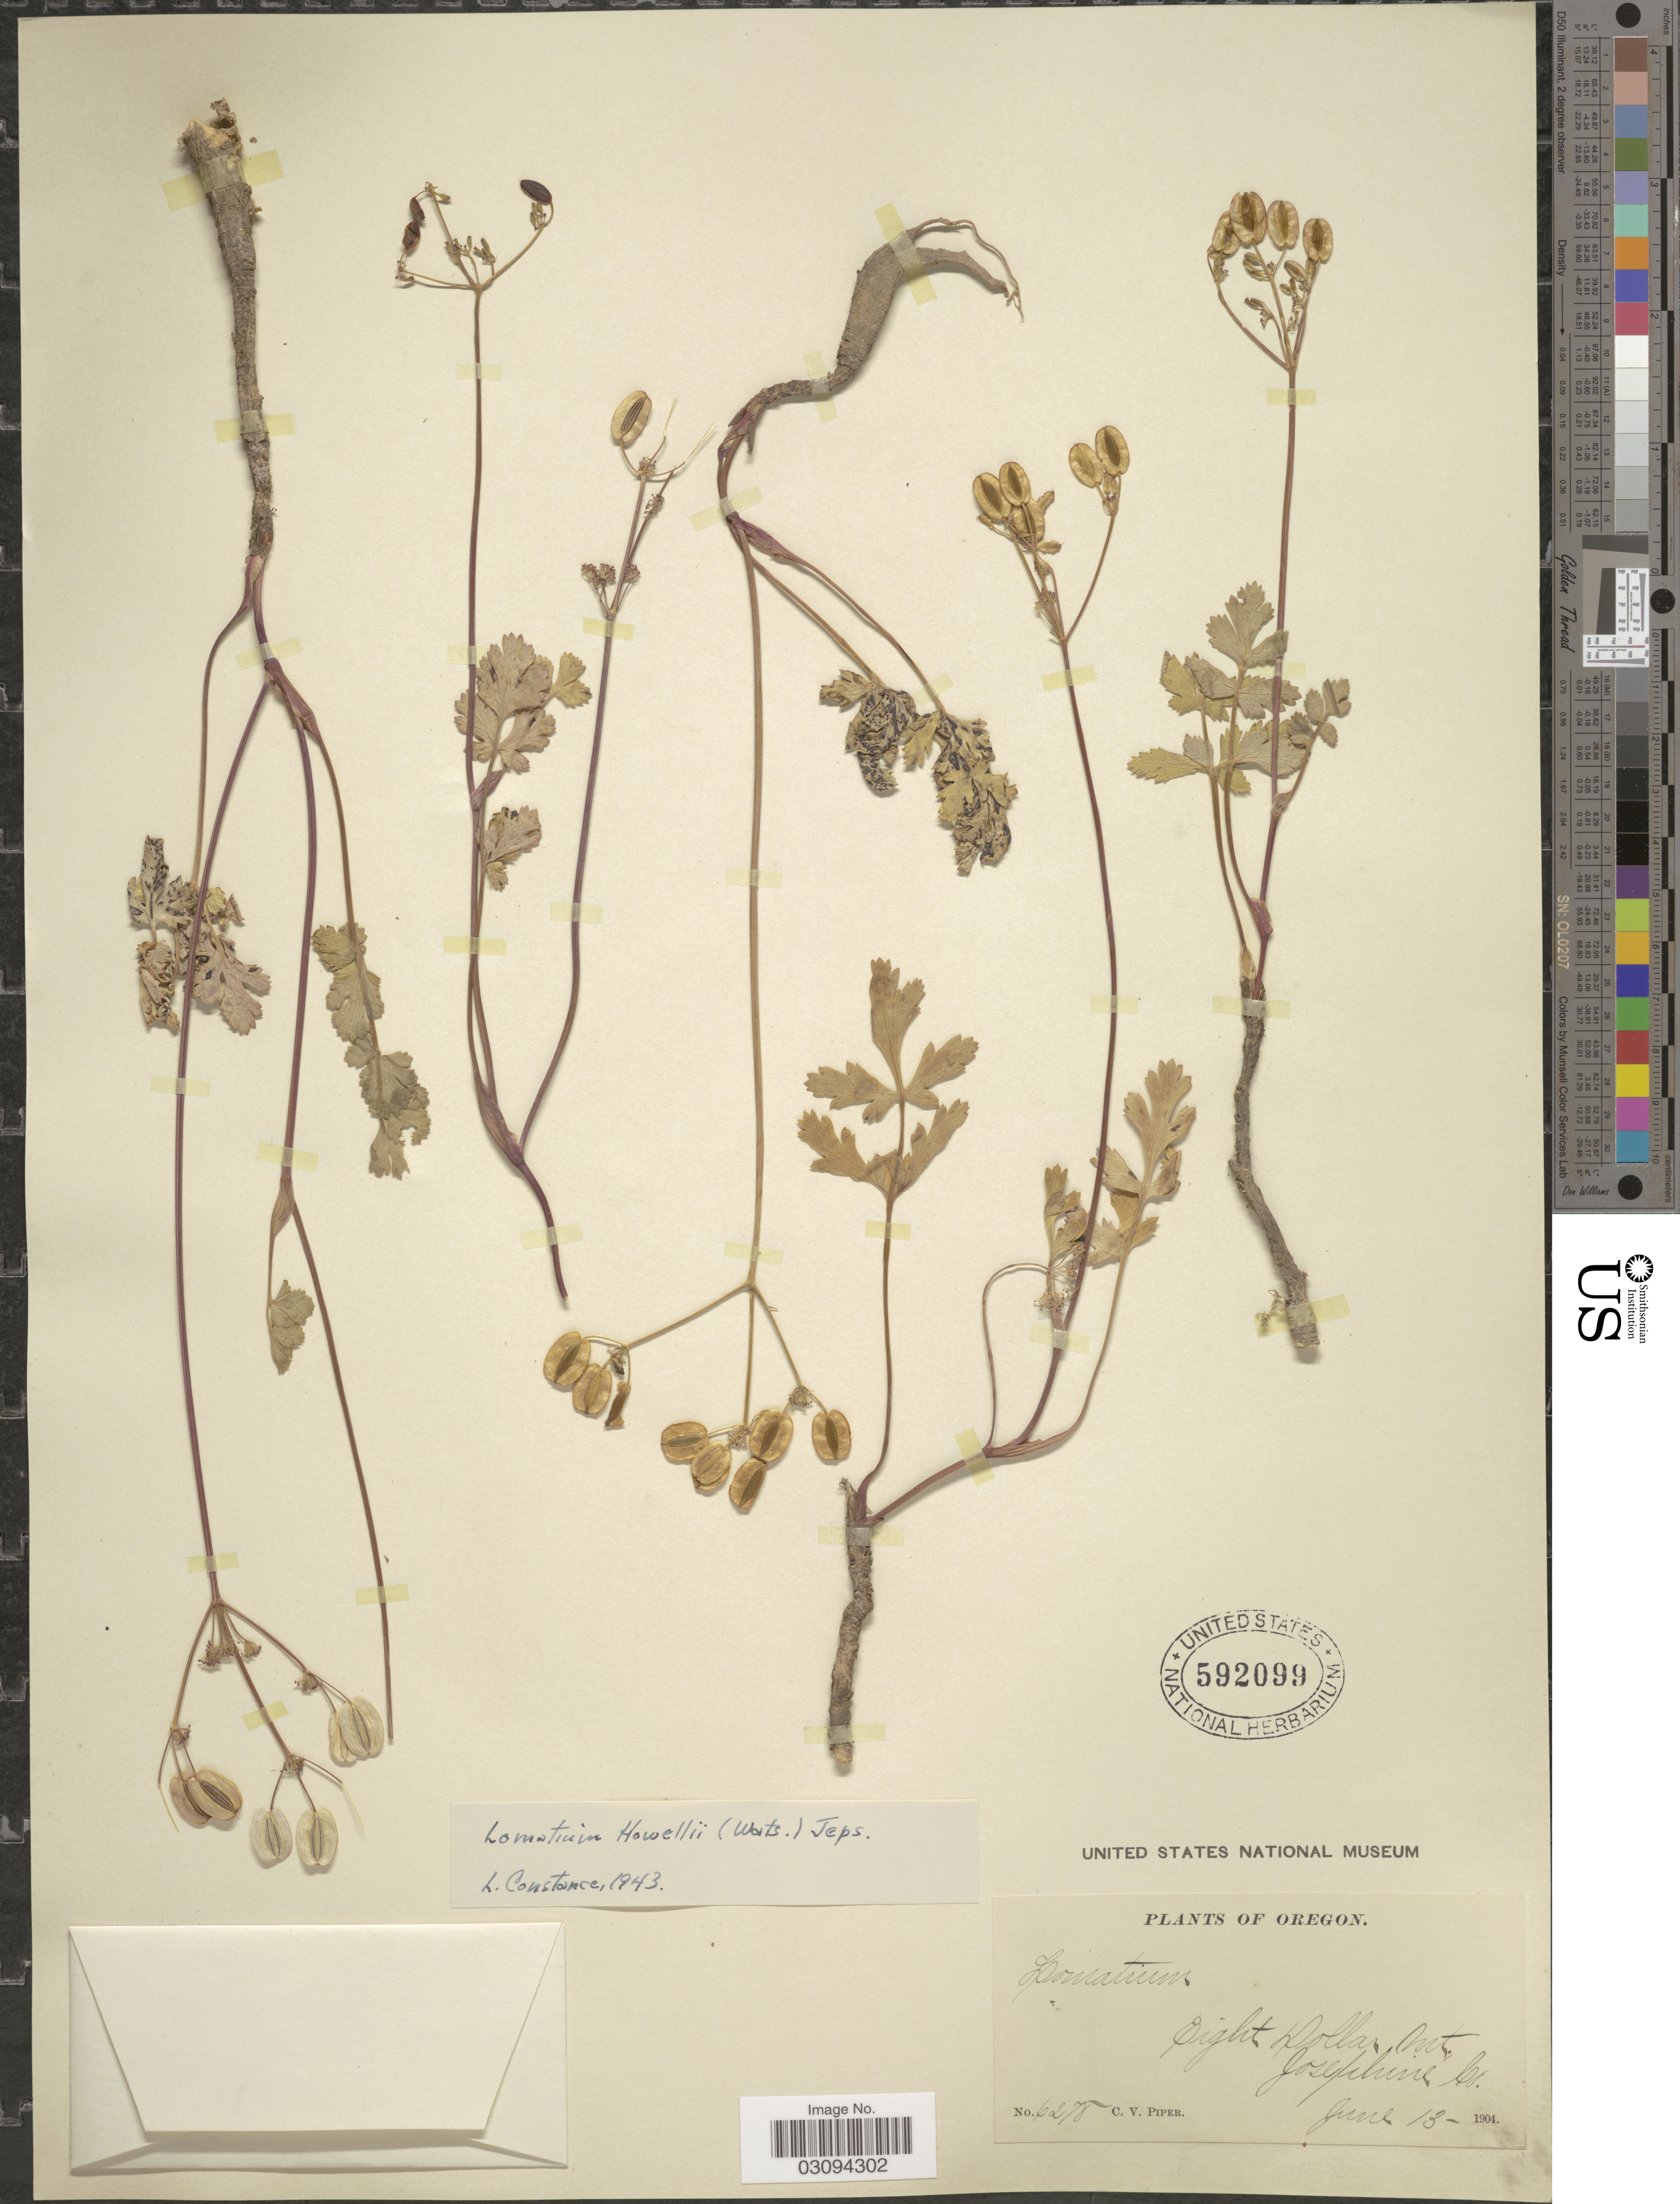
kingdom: Plantae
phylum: Tracheophyta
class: Magnoliopsida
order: Apiales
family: Apiaceae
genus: Lomatium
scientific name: Lomatium howellii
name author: (S. Watson) Jeps.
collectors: C. V. Piper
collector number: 6278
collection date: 1904-06-13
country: United States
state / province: Oregon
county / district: Josephine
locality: Eaight Dollar Mt. Josephine Co.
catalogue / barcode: US 592099